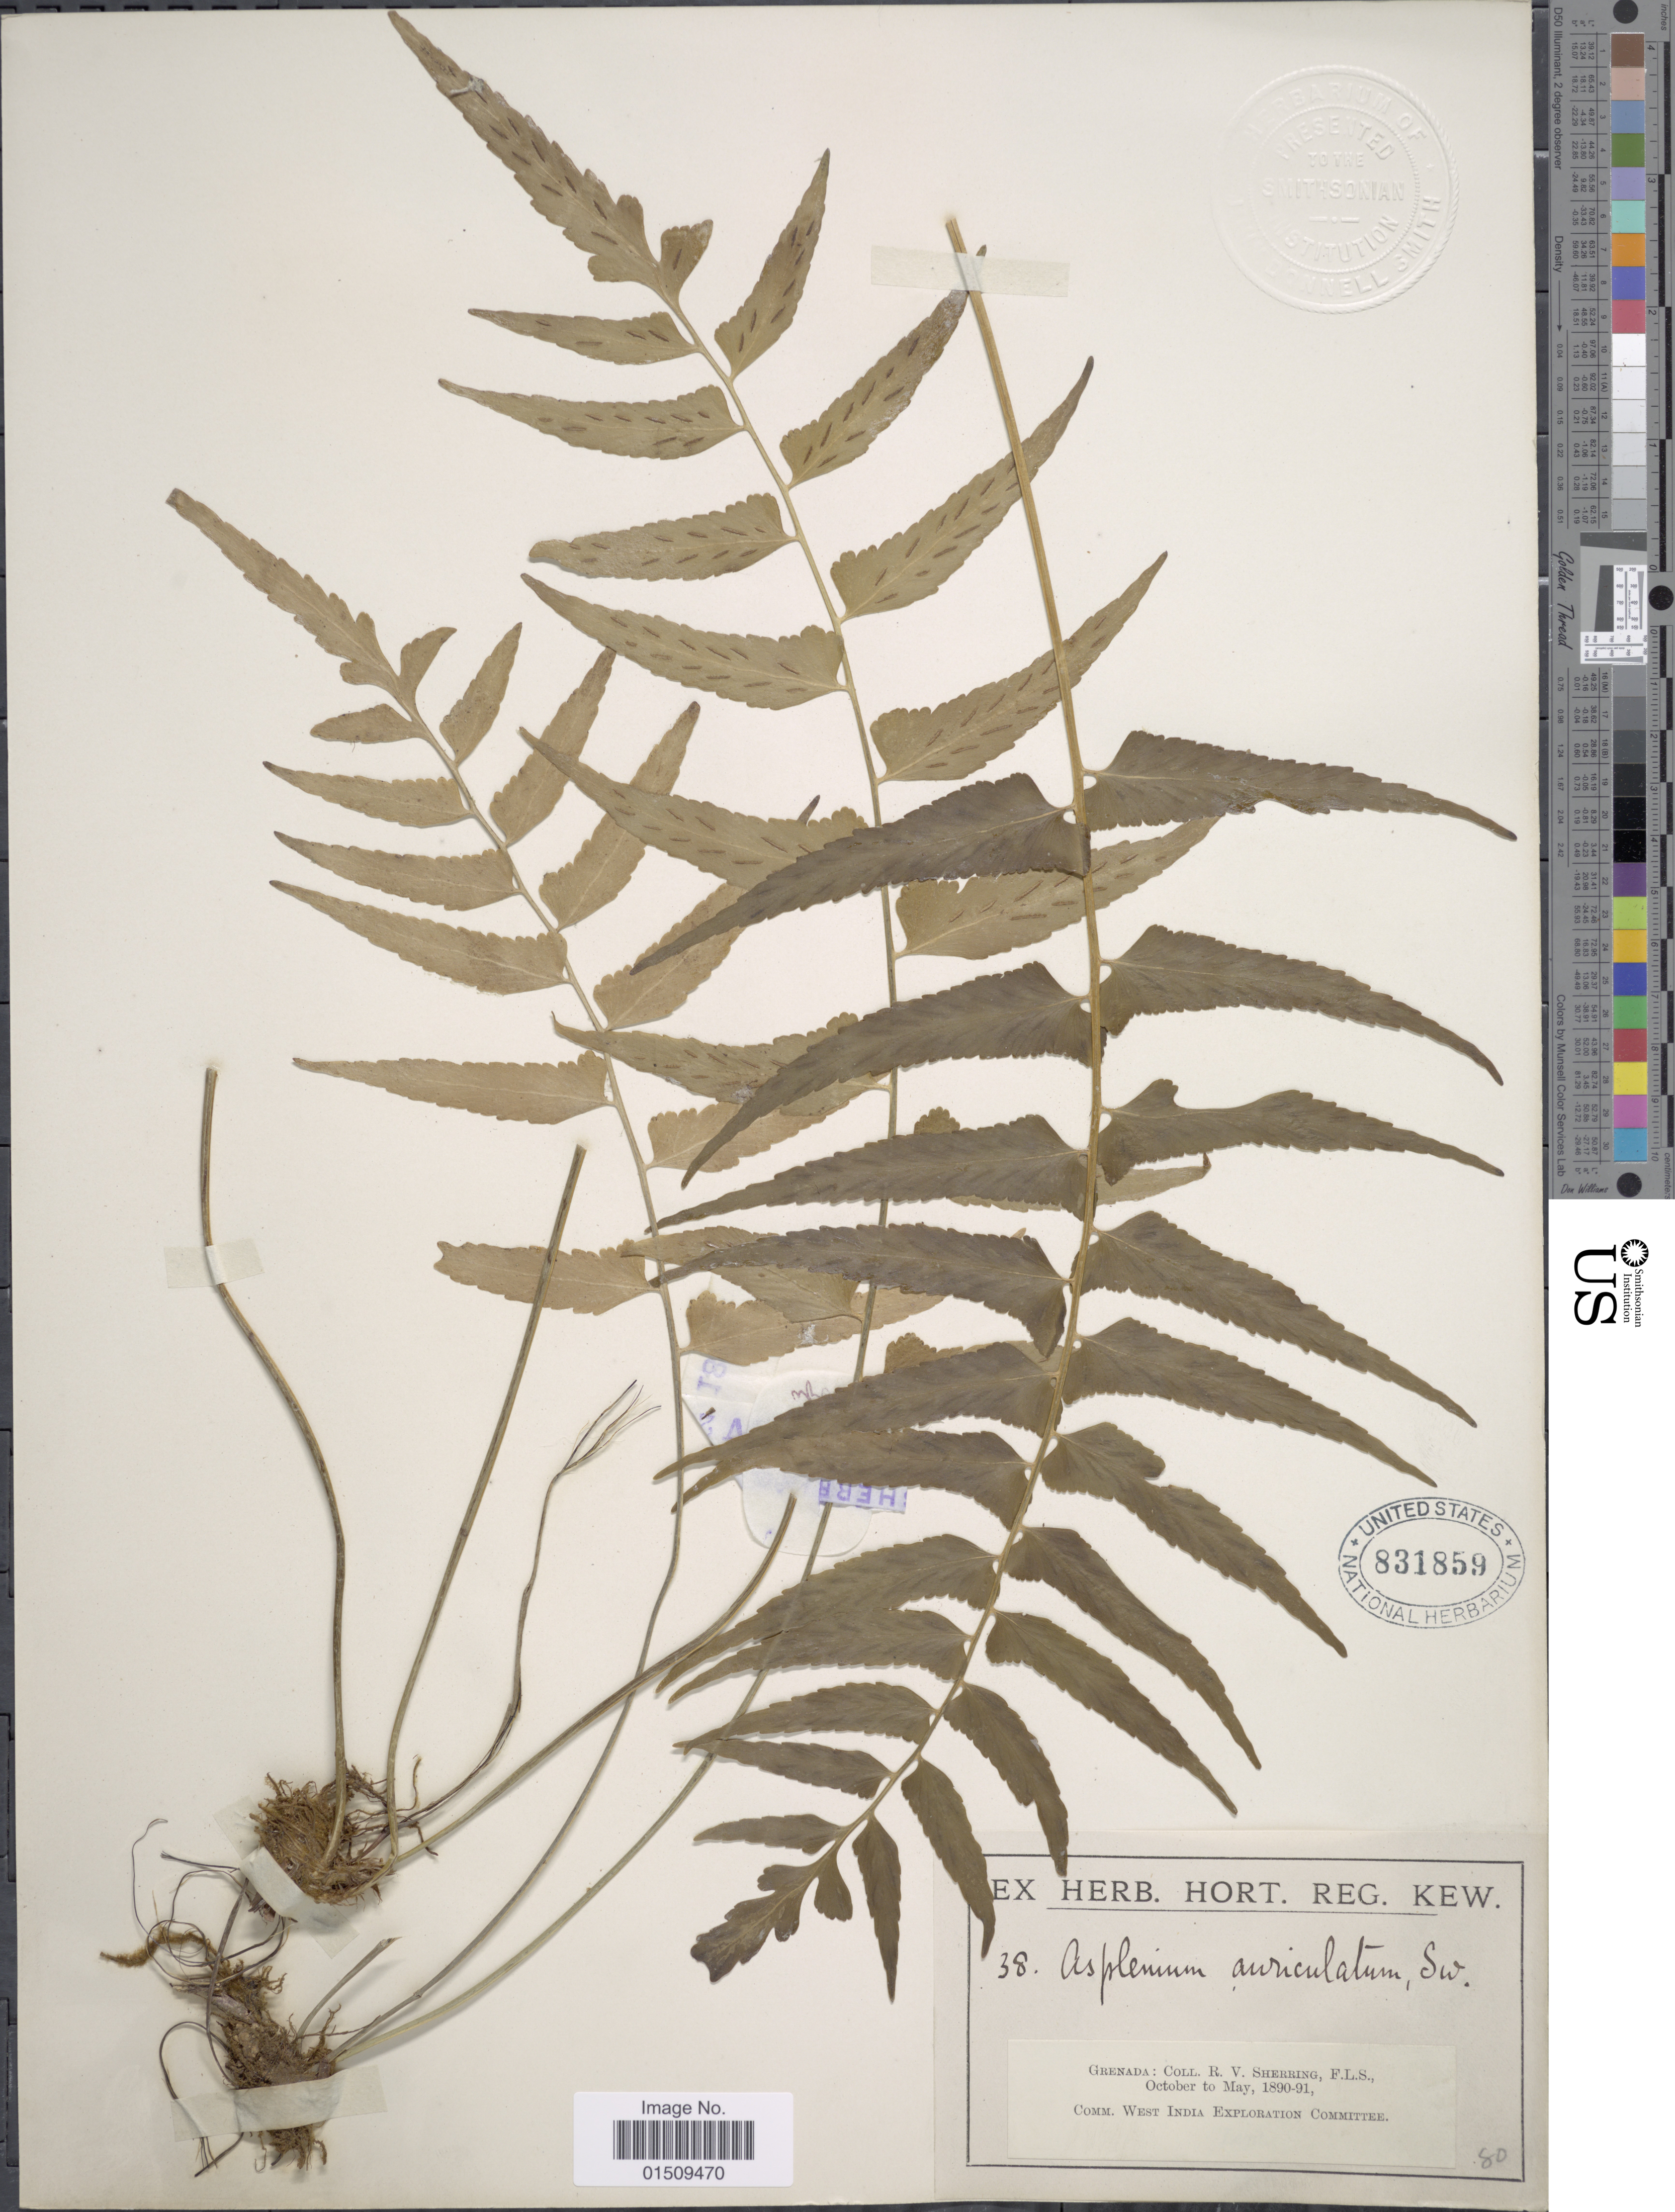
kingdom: Plantae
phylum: Tracheophyta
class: Polypodiopsida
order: Polypodiales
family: Aspleniaceae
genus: Asplenium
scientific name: Asplenium salicifolium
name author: L.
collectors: R. Sherring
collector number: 38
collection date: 1890-10/1891-05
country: Grenada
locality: Grenada, West India.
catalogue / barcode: US 831859